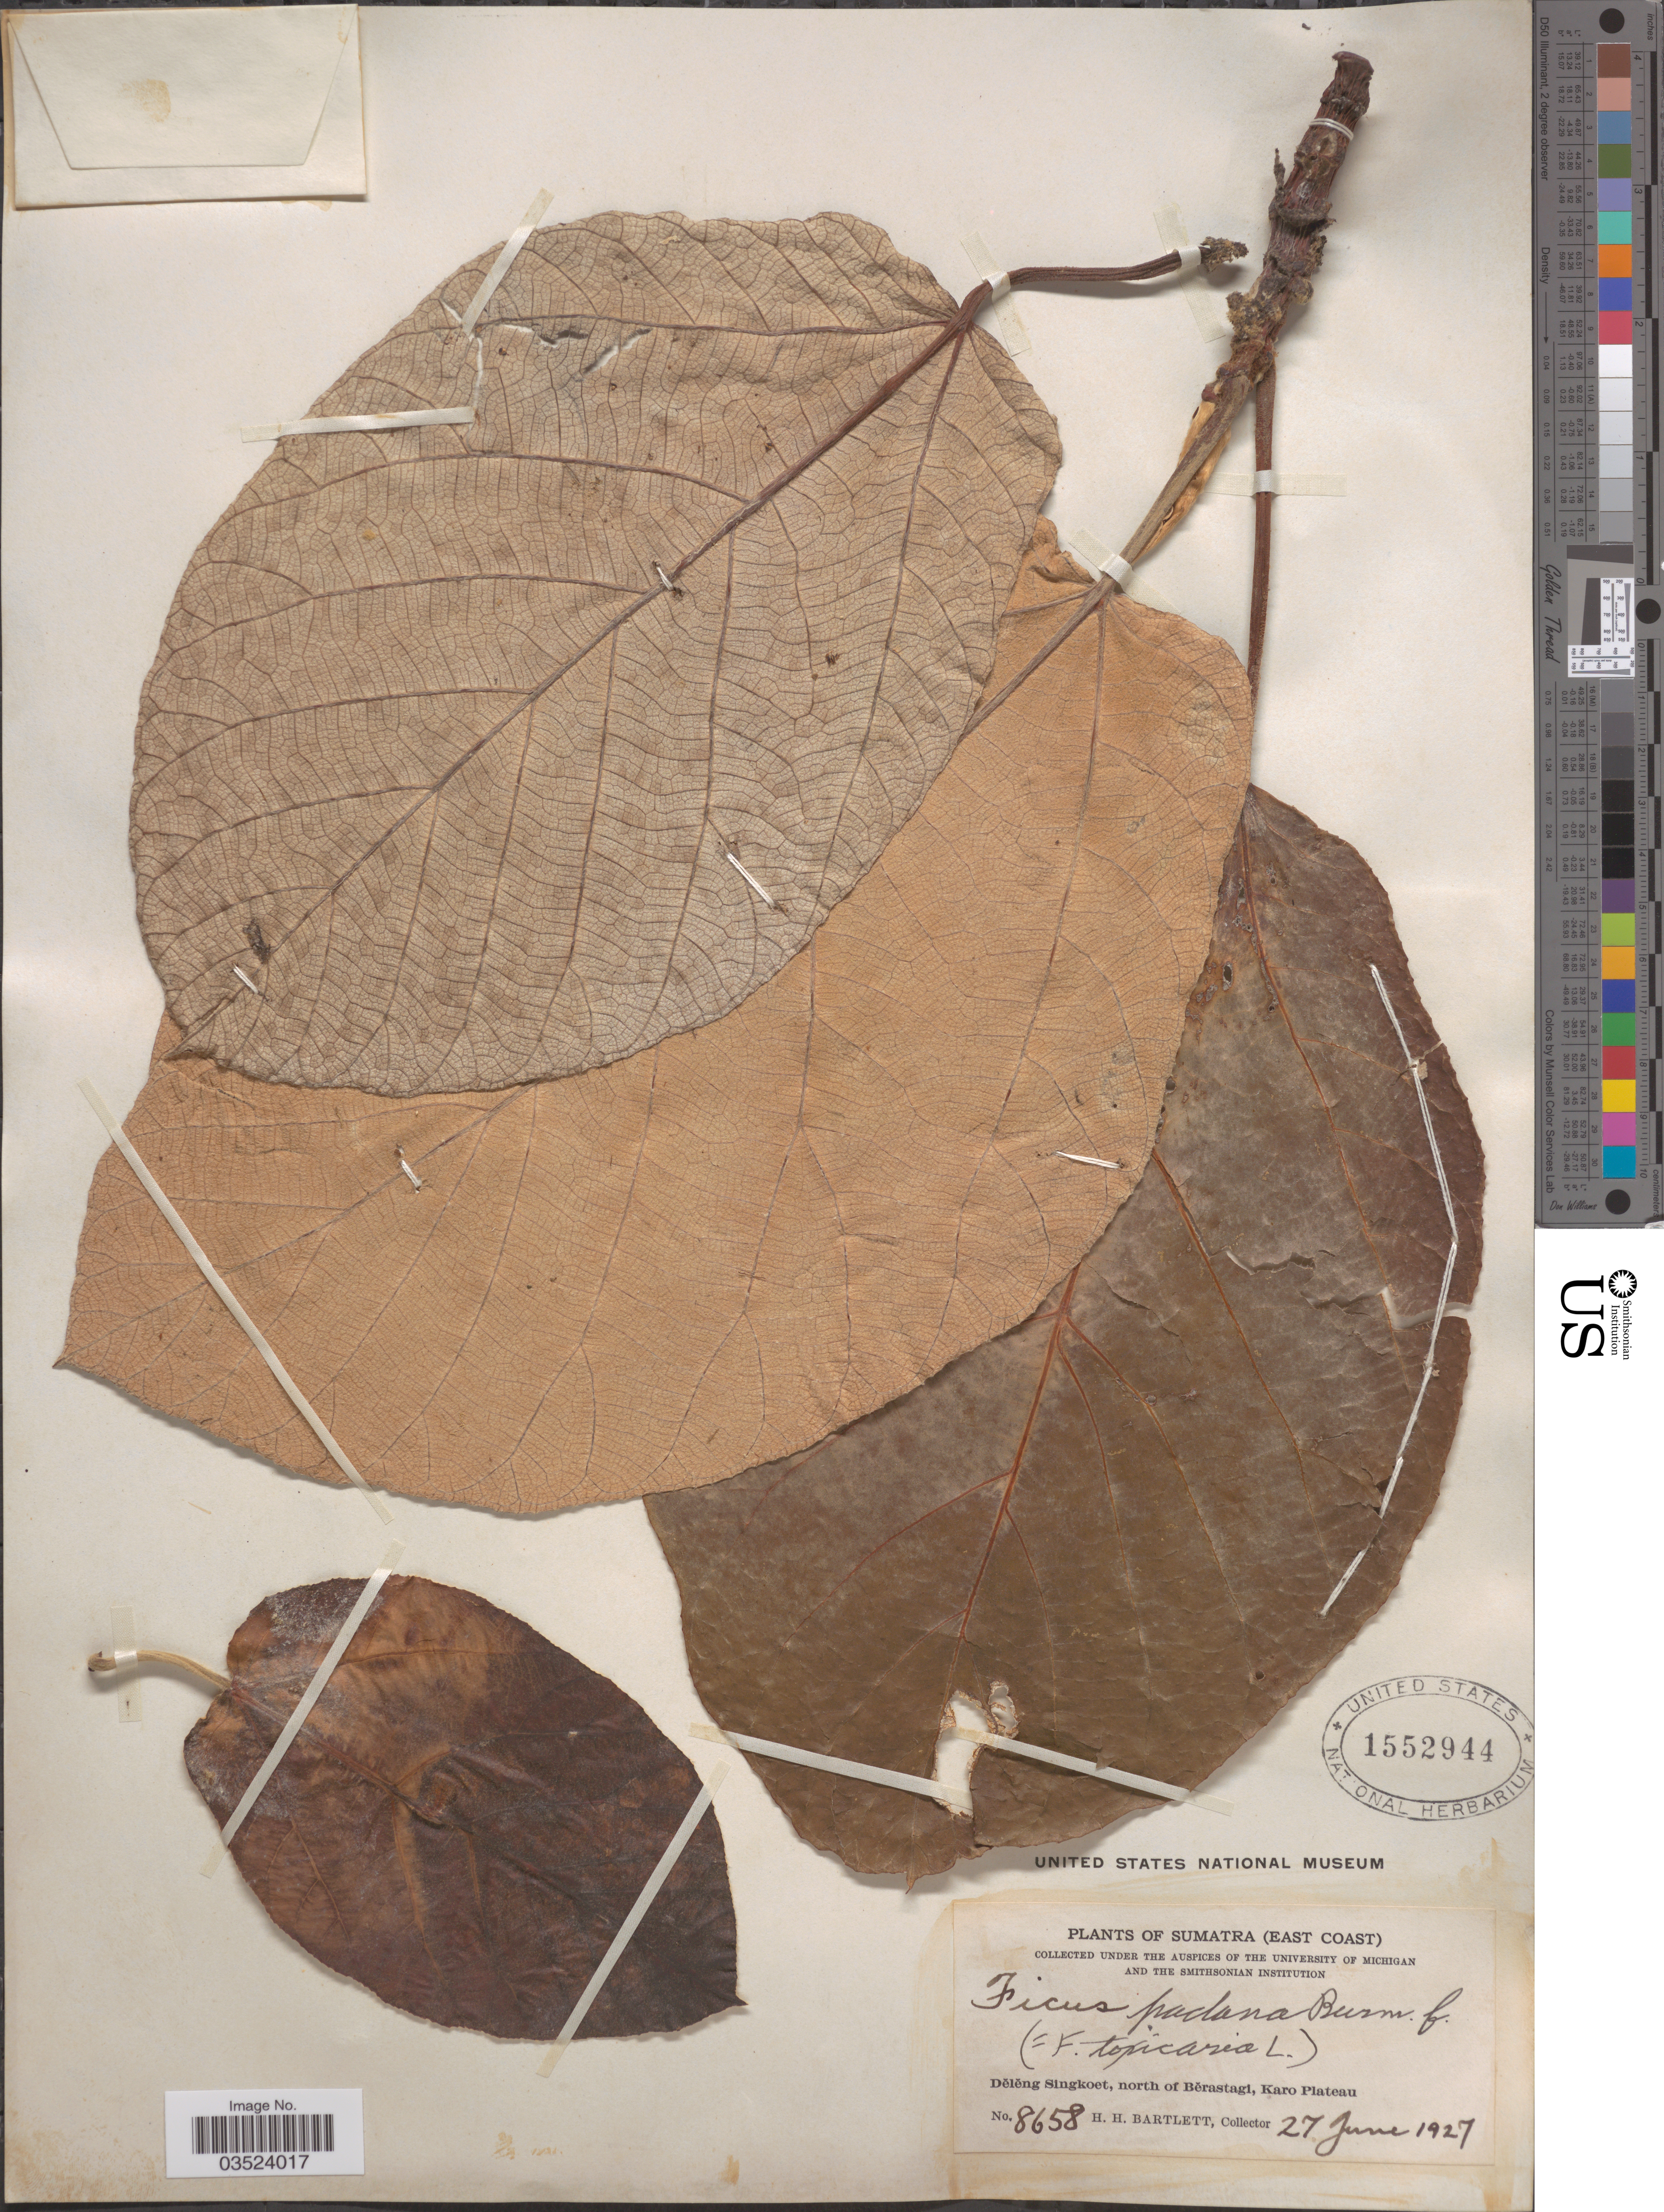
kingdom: Plantae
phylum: Tracheophyta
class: Magnoliopsida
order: Rosales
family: Moraceae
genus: Ficus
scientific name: Ficus padana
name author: Burm. f.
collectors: H. H. Bartlett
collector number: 8658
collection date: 1927-06-27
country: Indonesia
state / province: Sumatra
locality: (East Coast). Dělěng Singkoet, north of Běrastagi, Karo Plateau.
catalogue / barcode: US 1552944